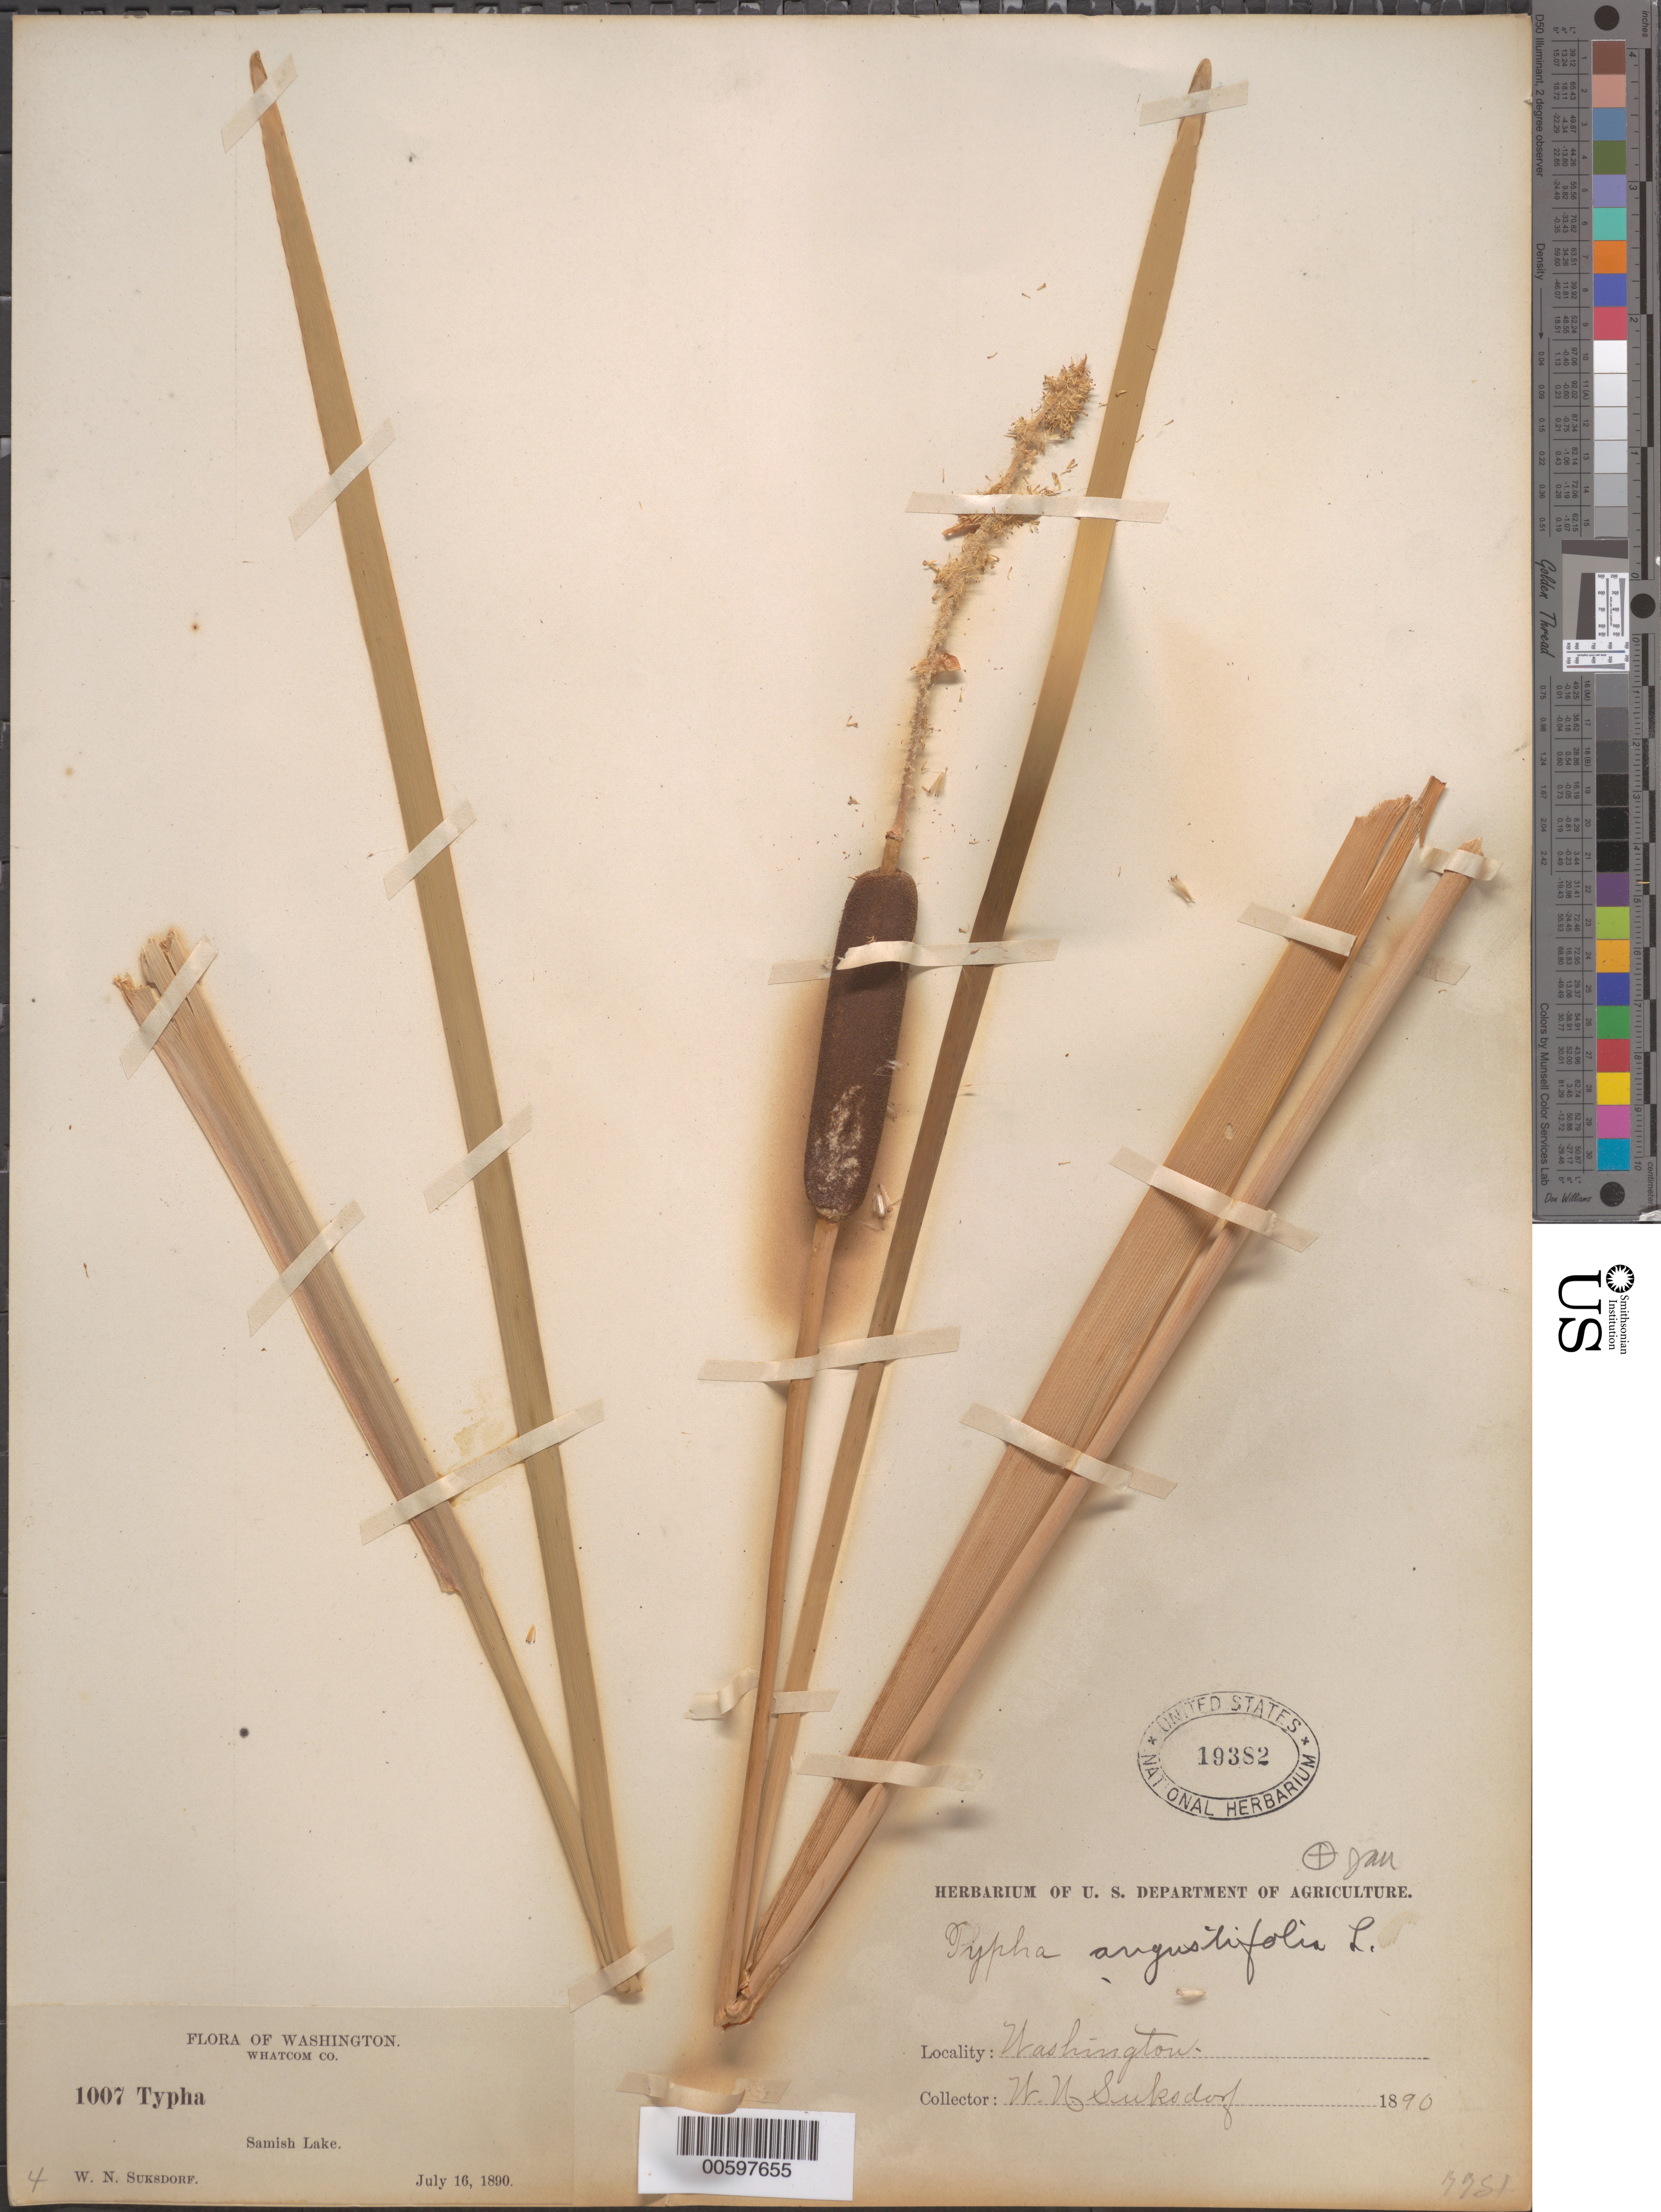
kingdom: Plantae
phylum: Tracheophyta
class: Liliopsida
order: Poales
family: Typhaceae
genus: Typha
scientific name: Typha latifolia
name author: L.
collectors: W. N. Suksdorf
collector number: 1007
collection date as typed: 16 Jul 1890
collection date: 1890-07-16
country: United States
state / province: Washington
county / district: Whatcom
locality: Samish Lake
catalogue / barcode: US 19382